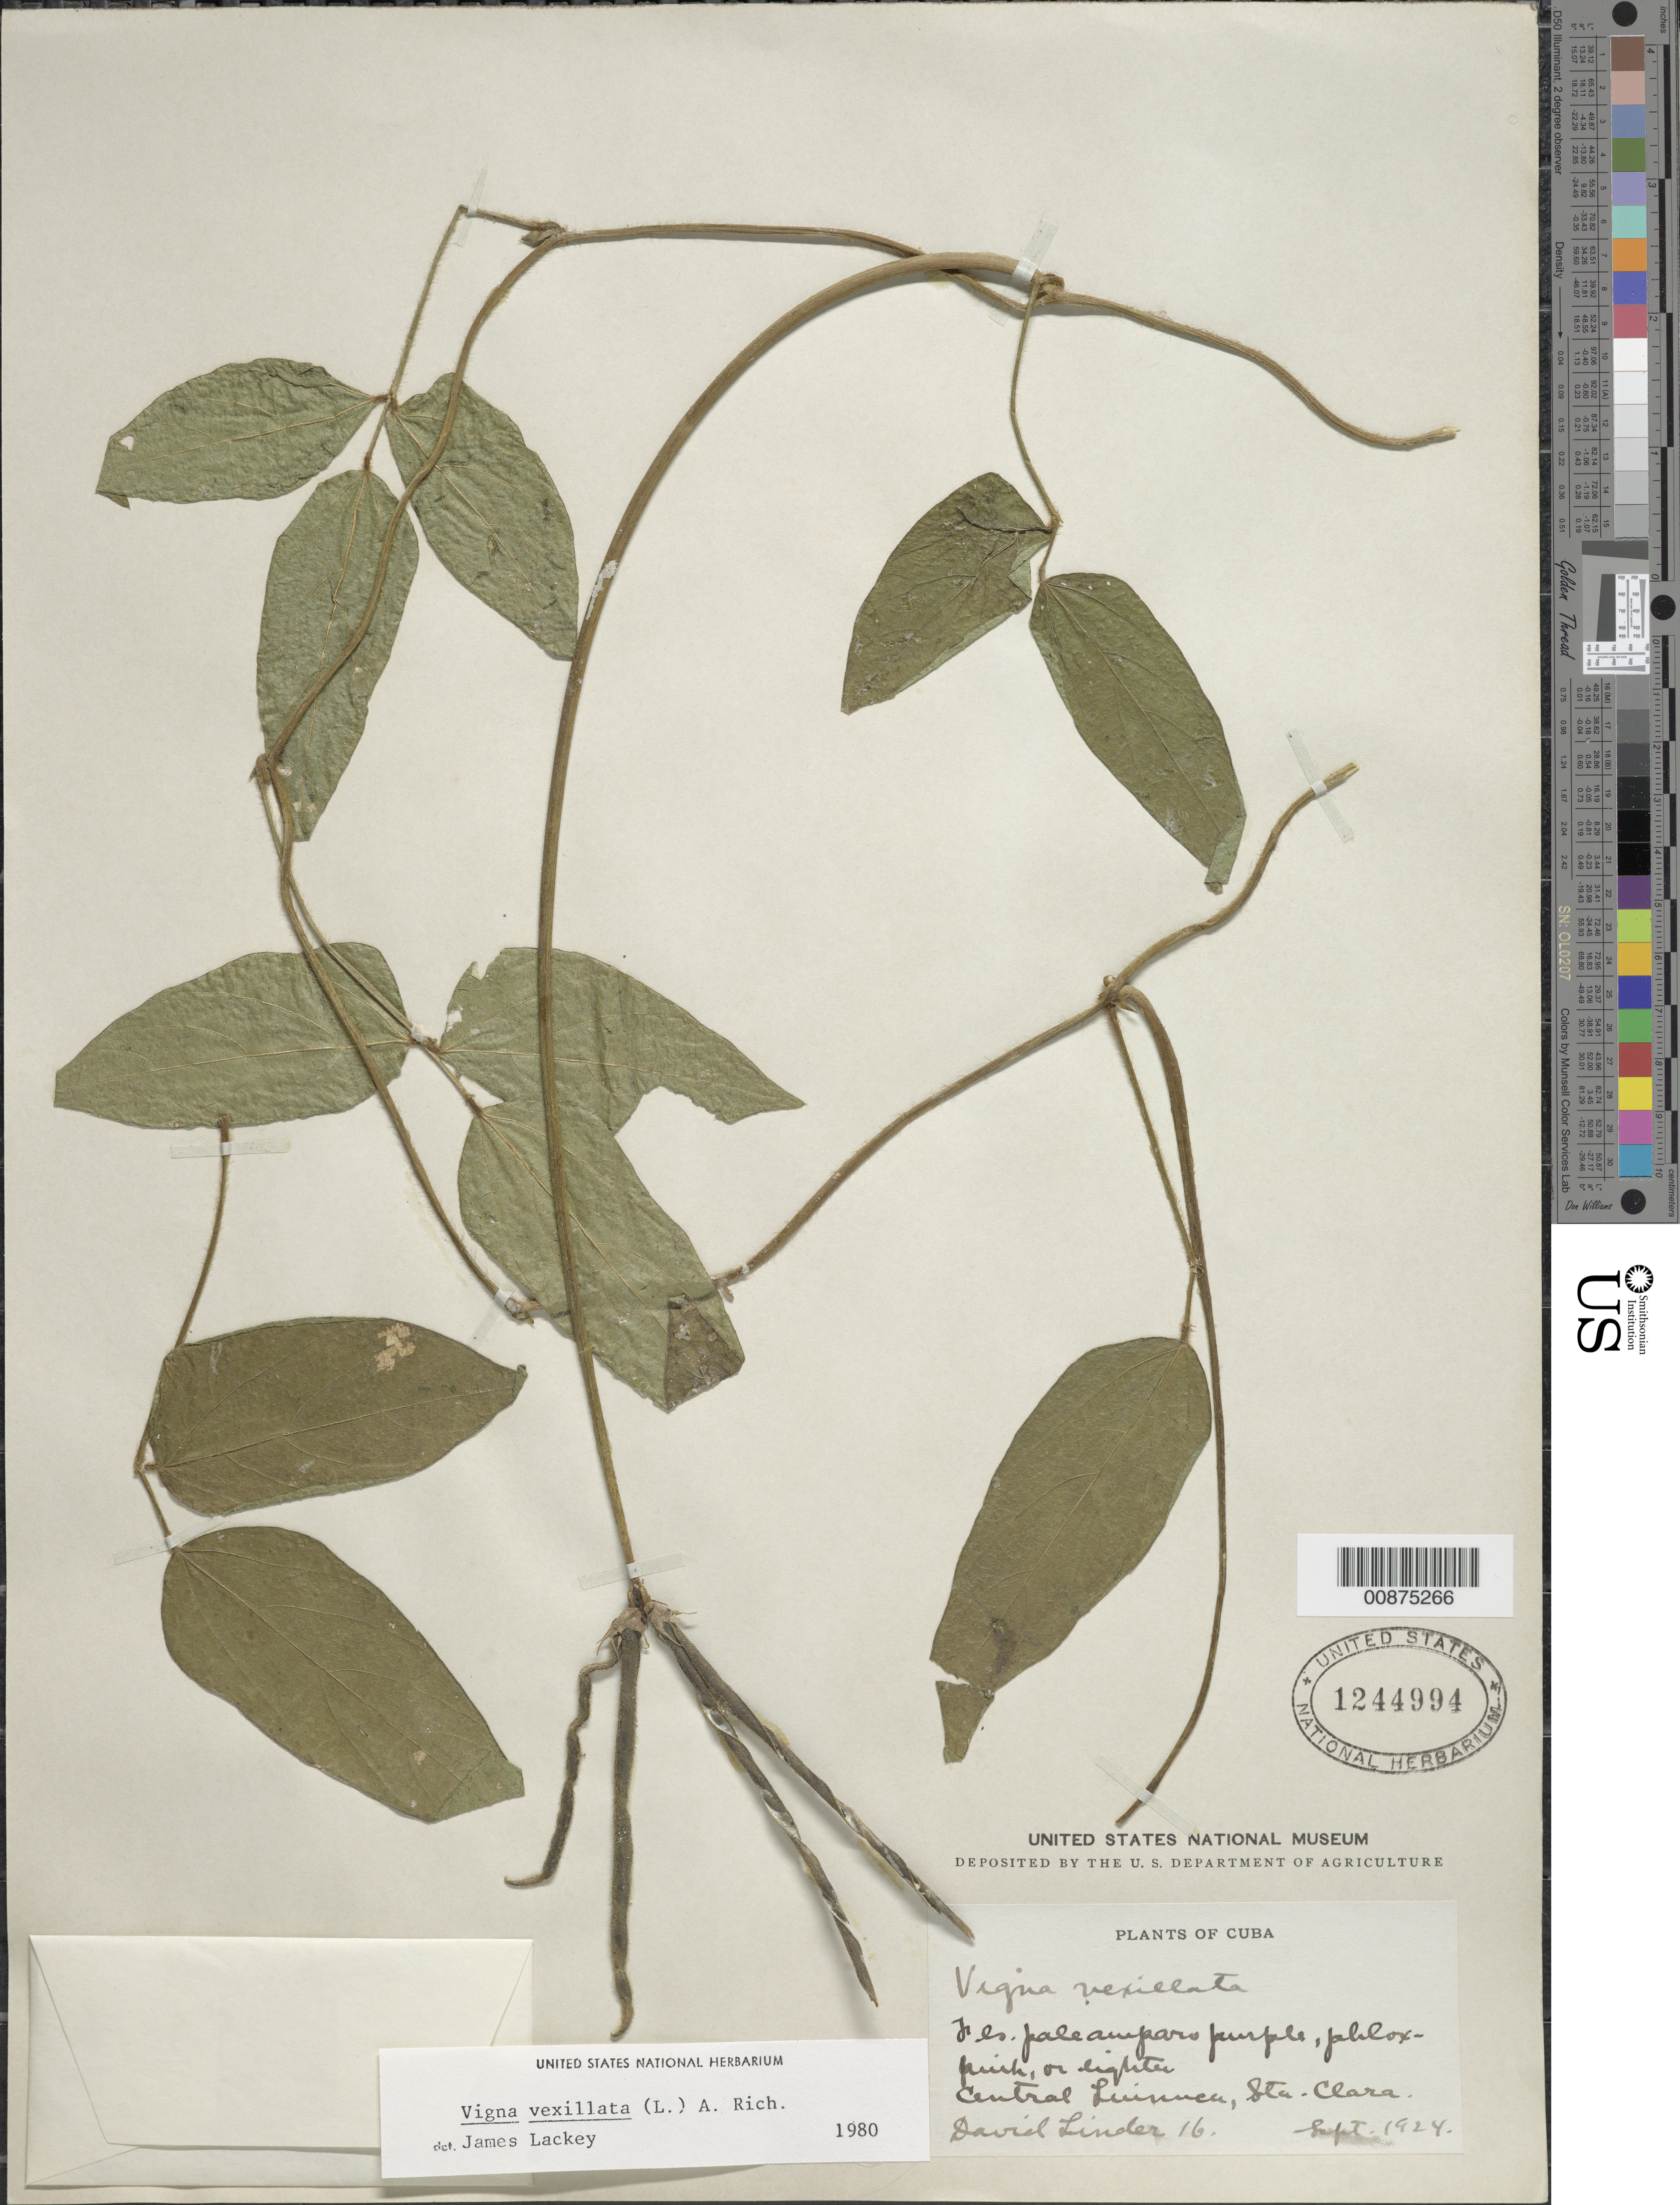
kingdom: Plantae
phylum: Tracheophyta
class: Magnoliopsida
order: Fabales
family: Fabaceae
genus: Vigna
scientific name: Vigna vexillata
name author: (L.) A. Rich.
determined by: Lackey, J.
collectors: D. Linder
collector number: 16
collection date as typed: Sep 1924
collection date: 1924-09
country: Cuba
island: Cuba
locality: Central "Luinucu", Sta Clara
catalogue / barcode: US 1244994